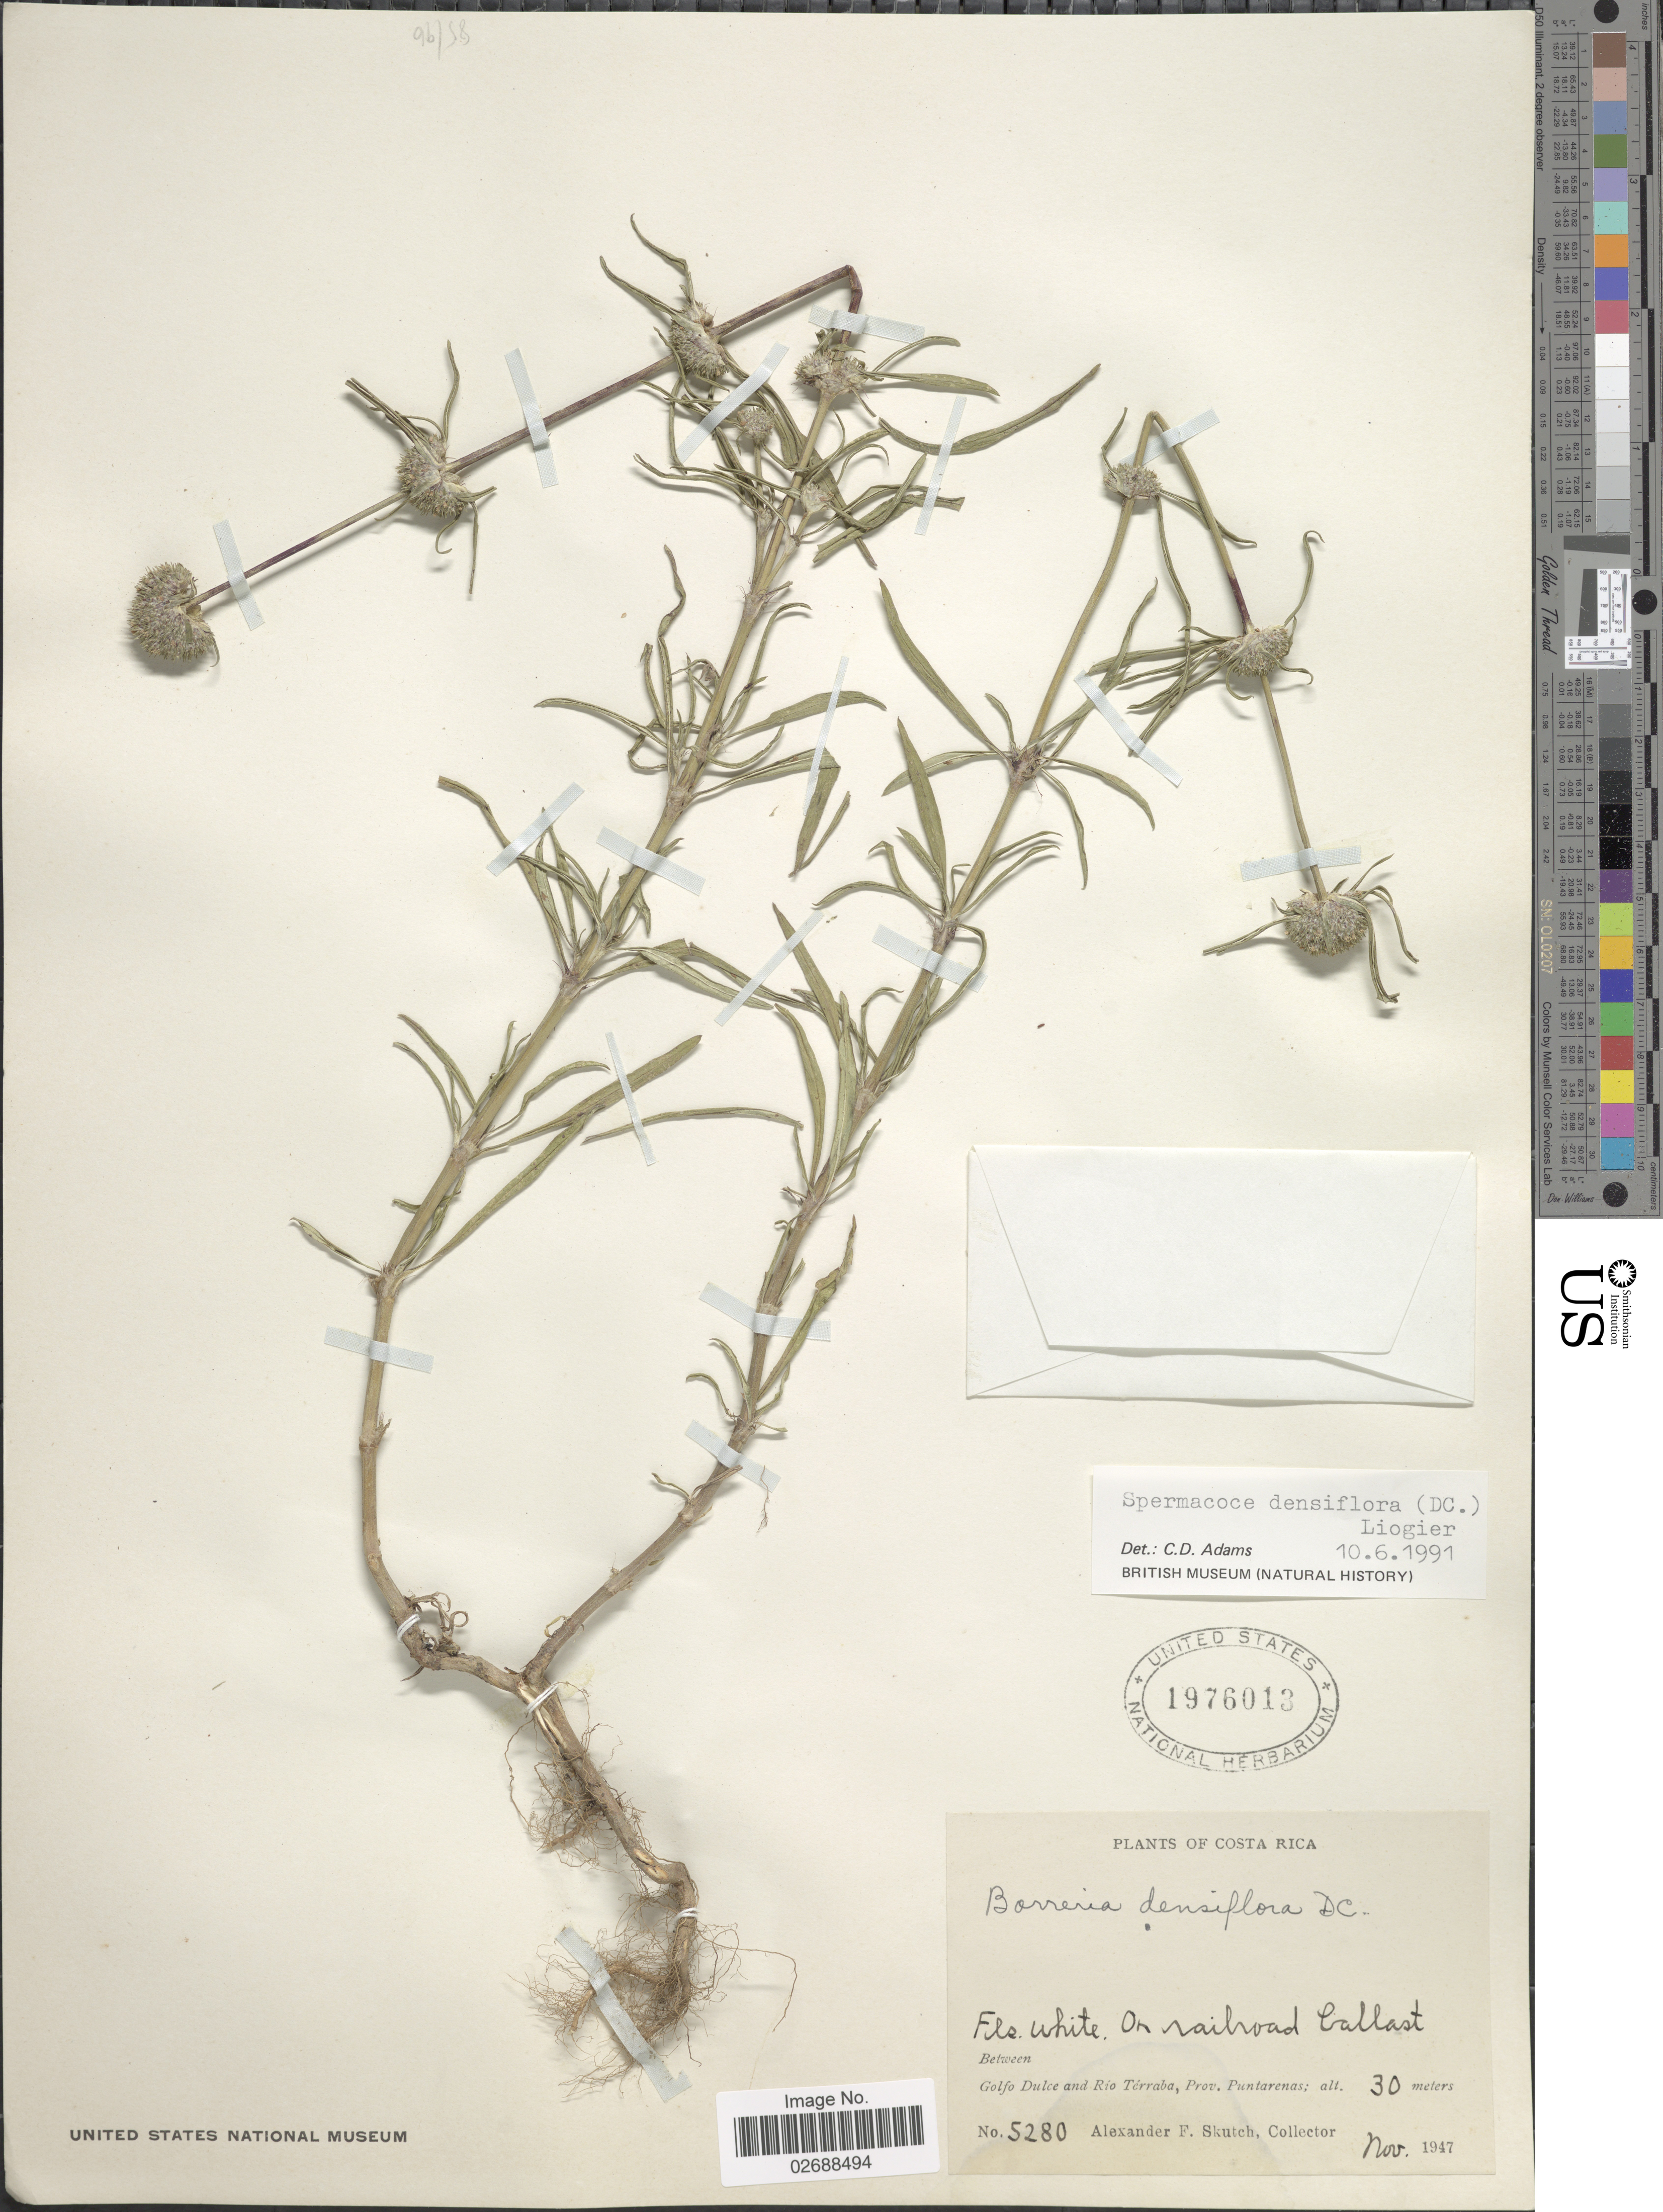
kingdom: Plantae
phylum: Tracheophyta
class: Magnoliopsida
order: Gentianales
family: Rubiaceae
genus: Spermacoce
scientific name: Spermacoce densiflora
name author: (DC.) Alain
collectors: A. F. Skutch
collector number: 5280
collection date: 1947-11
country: Costa Rica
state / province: Puntarenas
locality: Between Golfo Dulce and Rio Térraba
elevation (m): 30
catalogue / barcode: US 1976013